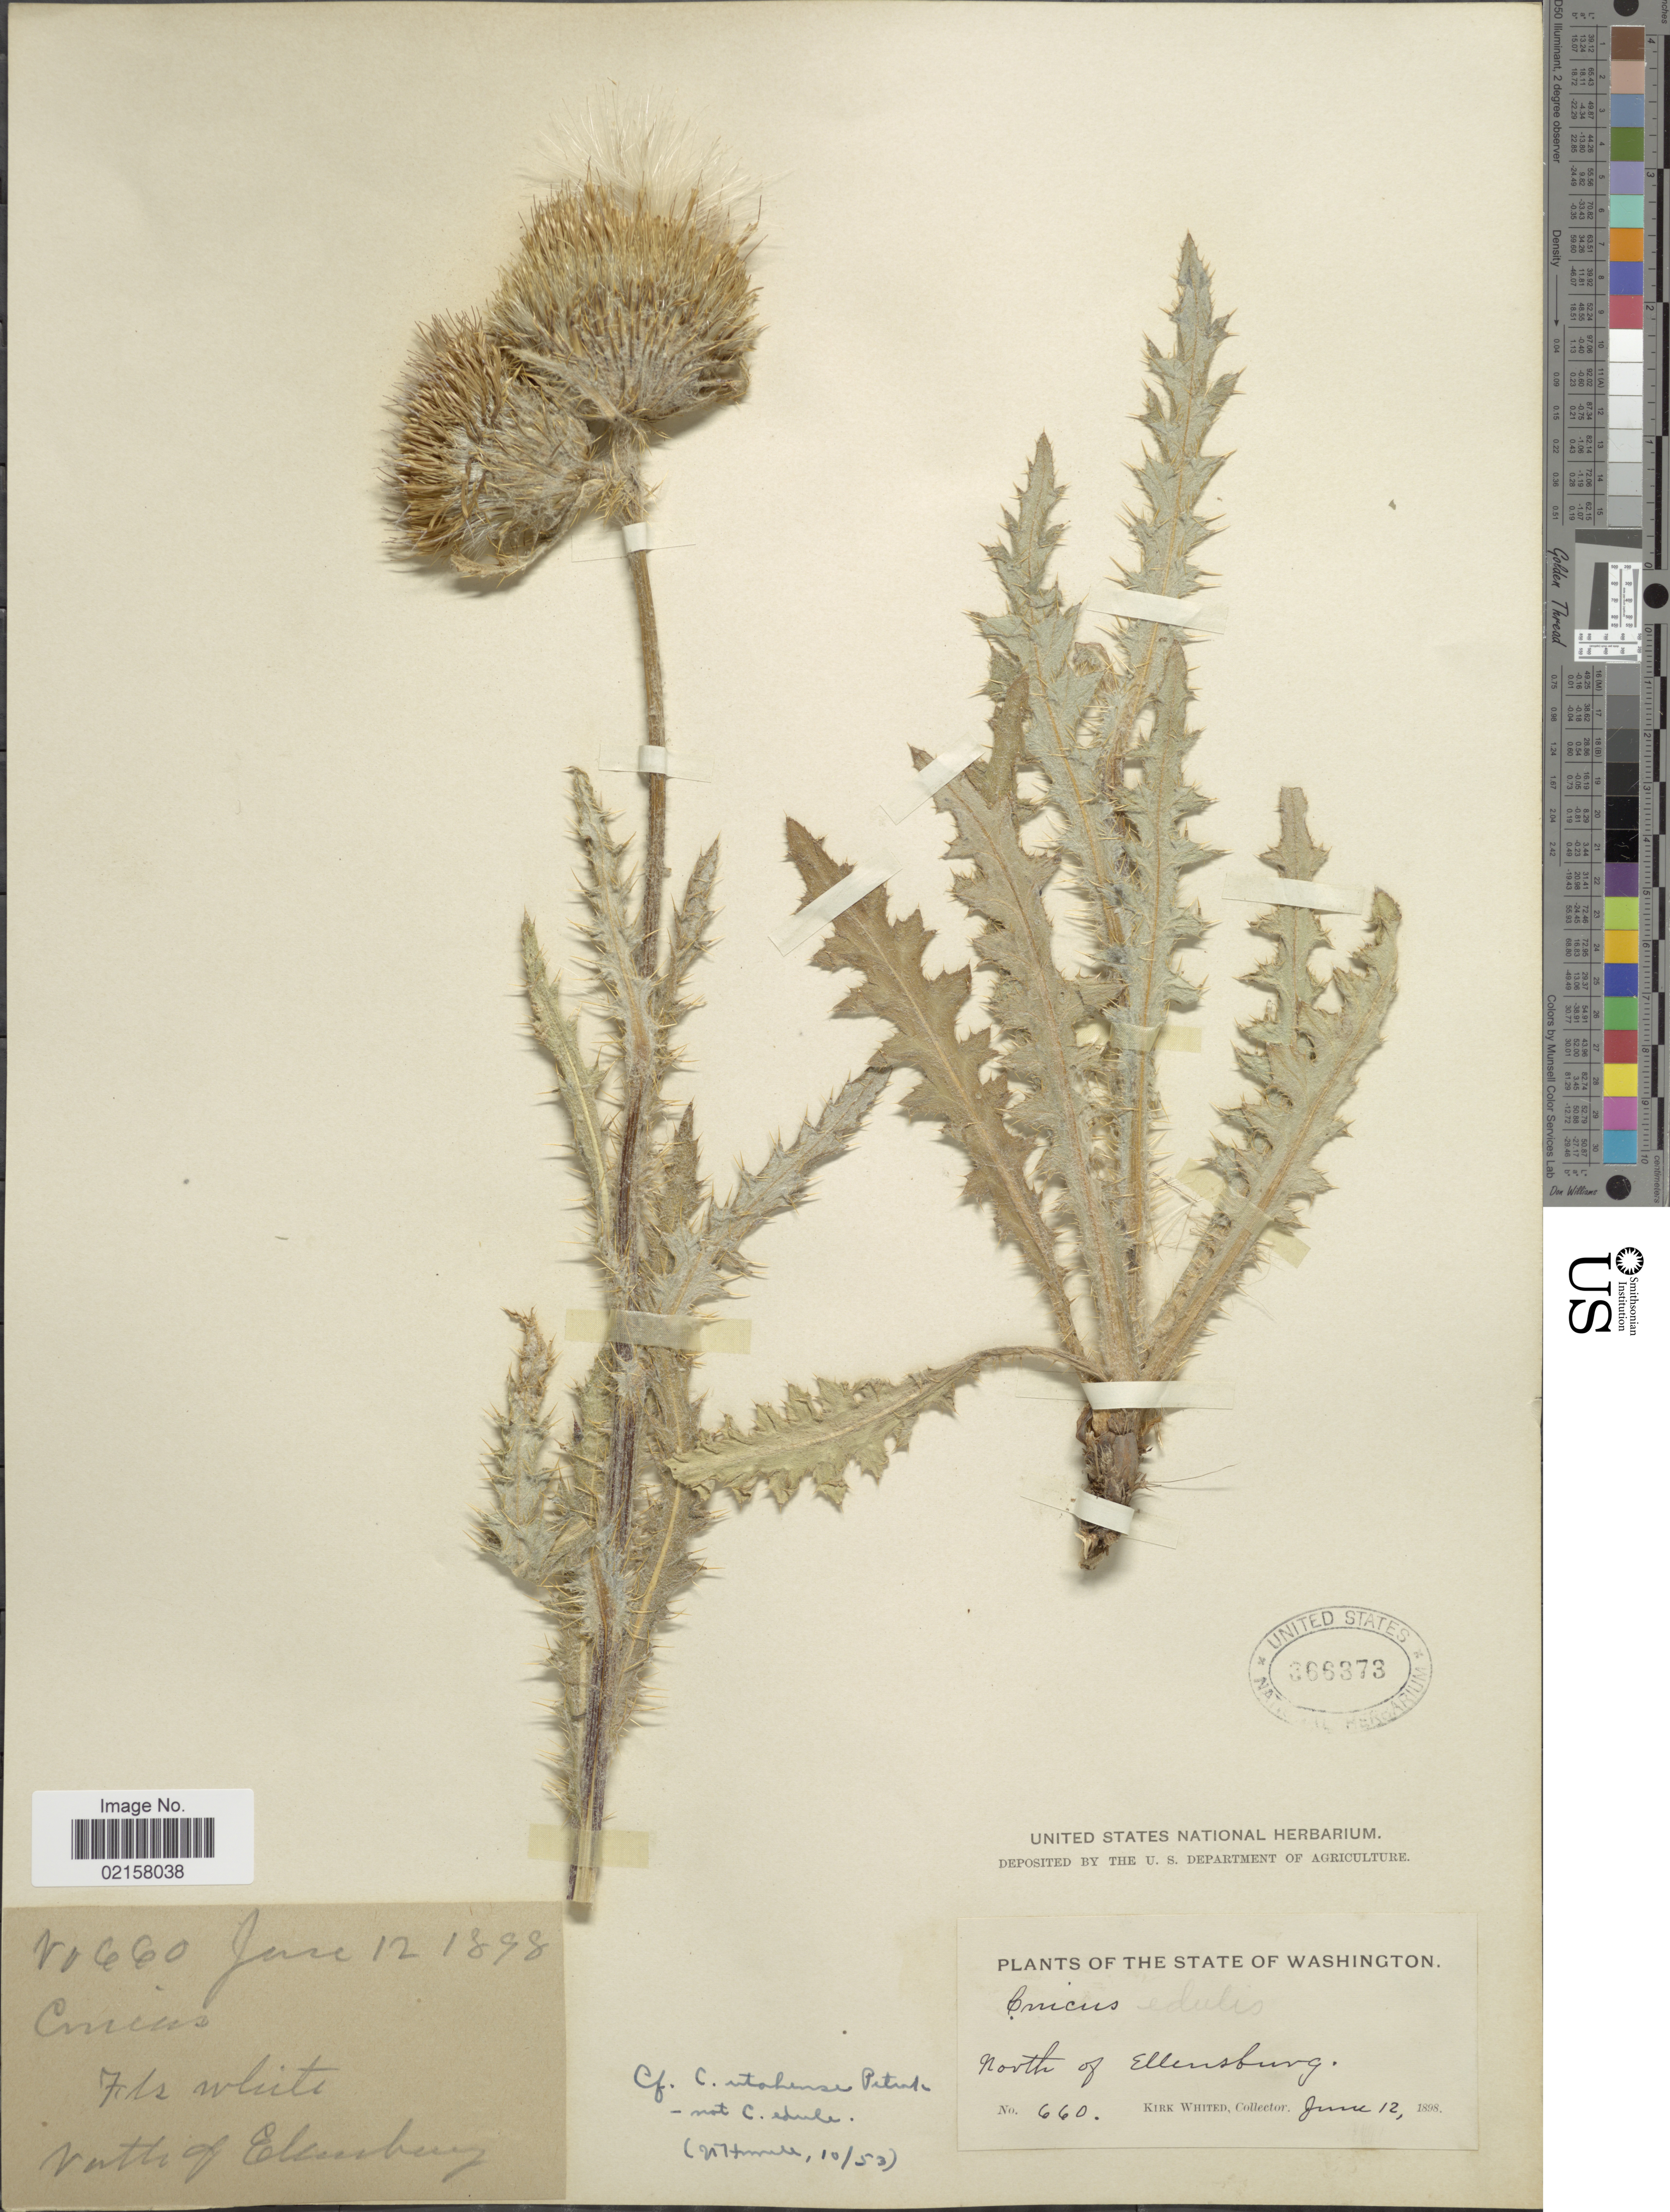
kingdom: Plantae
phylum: Tracheophyta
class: Magnoliopsida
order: Asterales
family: Asteraceae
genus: Cirsium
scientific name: Cirsium neomexicanum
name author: A. Gray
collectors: K. Whited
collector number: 660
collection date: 1898-06-12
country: United States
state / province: Washington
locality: North of Ellensberg.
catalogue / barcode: US 366373